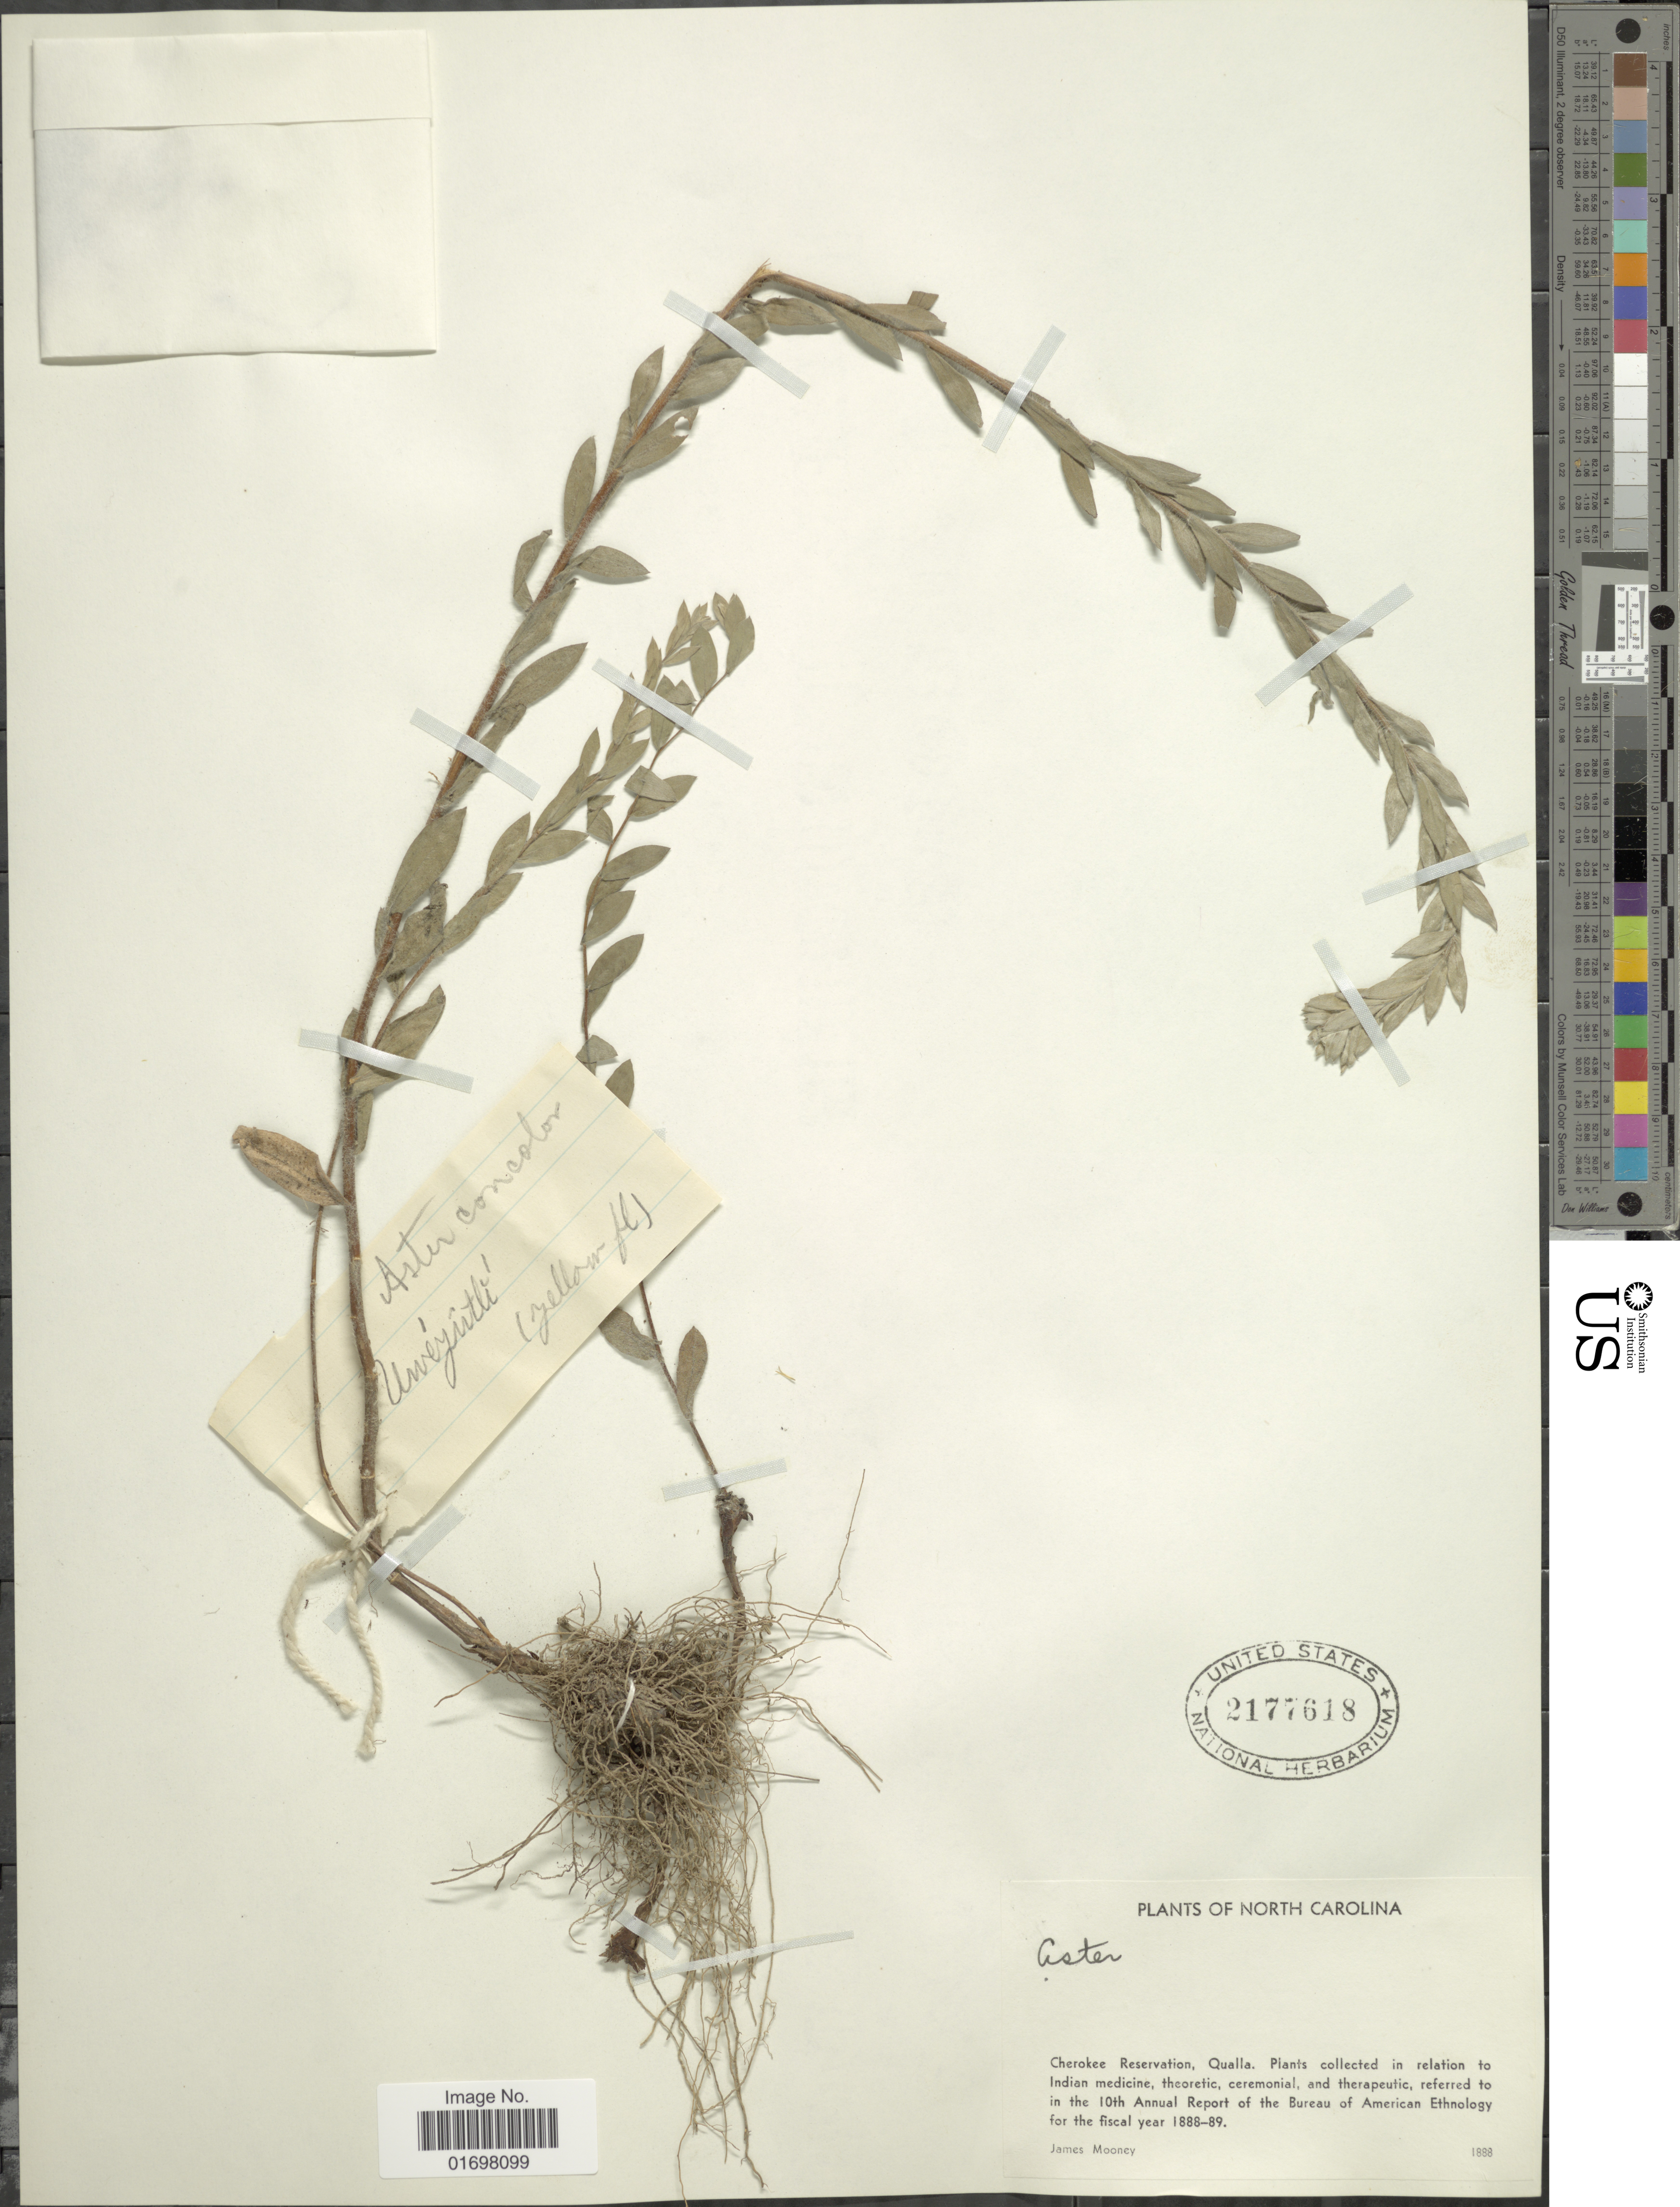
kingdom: Plantae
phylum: Tracheophyta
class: Magnoliopsida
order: Asterales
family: Asteraceae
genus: Symphyotrichum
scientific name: Symphyotrichum concolor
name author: (L.) G.L. Nesom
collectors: J. James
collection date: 1888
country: United States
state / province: North Carolina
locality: North Carolina. Cherokee Reservation, Qualla.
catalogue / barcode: US 2177618